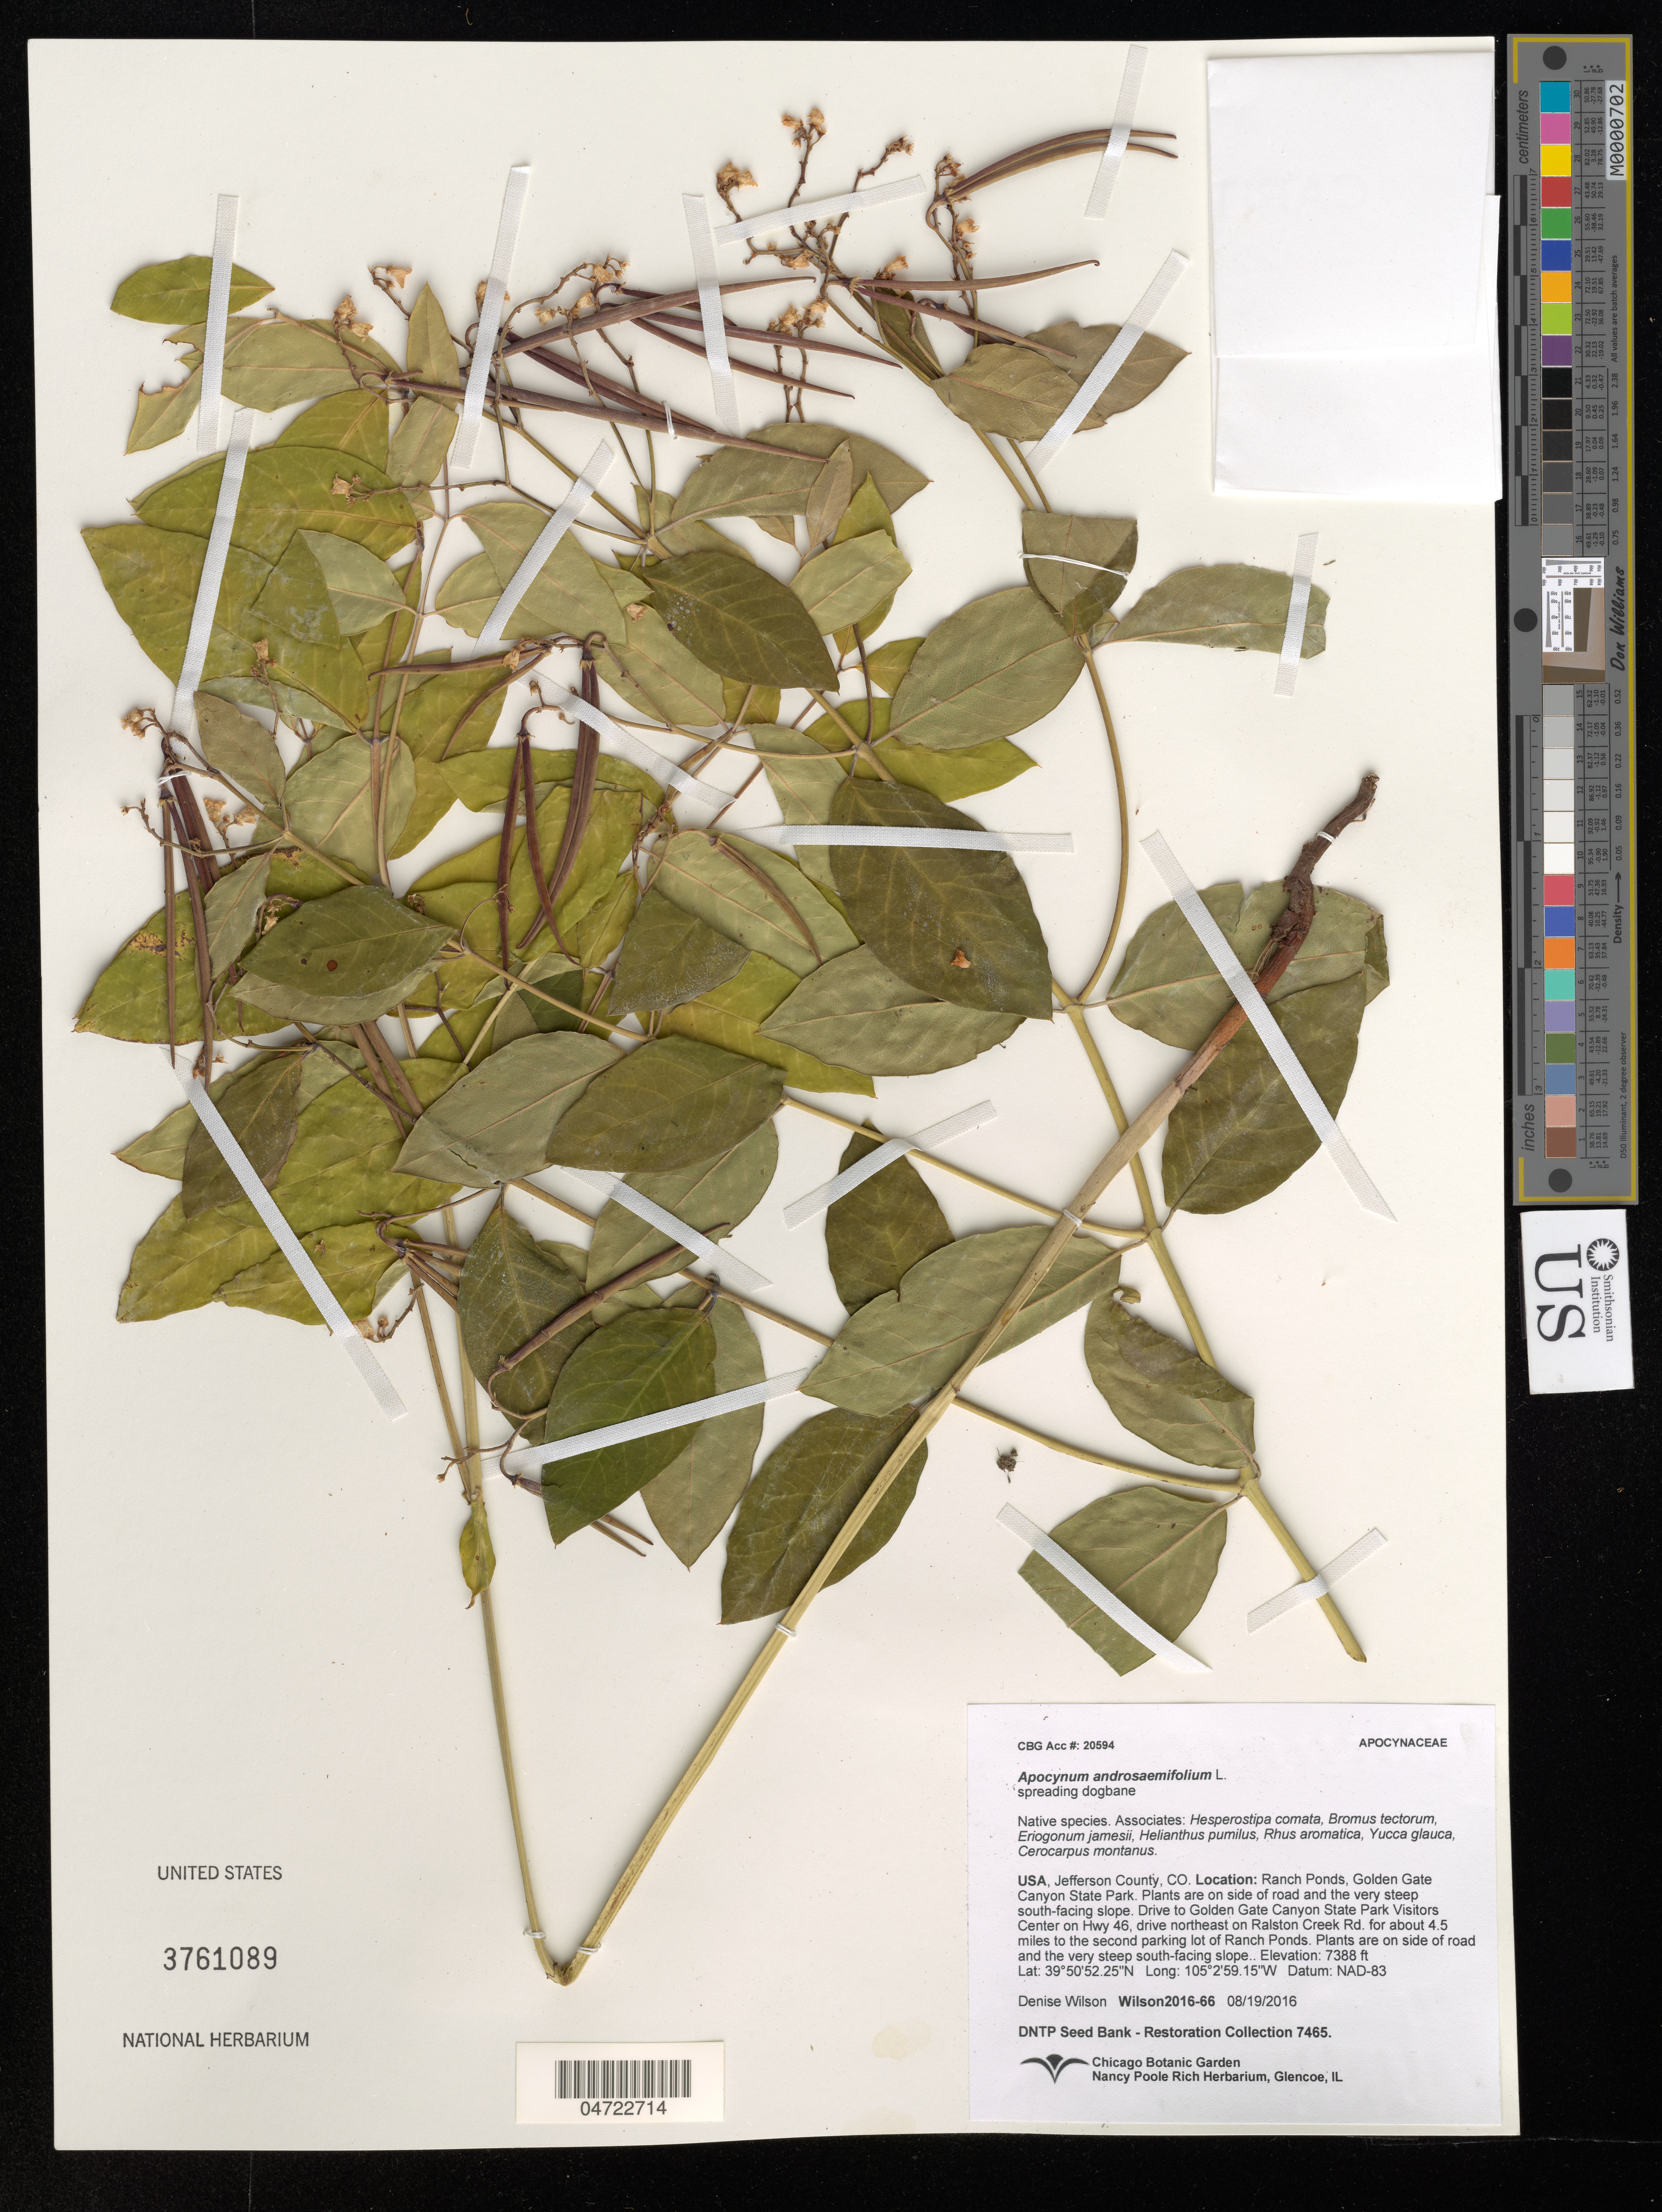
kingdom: Plantae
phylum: Tracheophyta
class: Magnoliopsida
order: Gentianales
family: Apocynaceae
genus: Apocynum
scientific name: Apocynum androsaemifolium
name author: L.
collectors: D. Wilson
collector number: Wilson2016-66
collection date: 2016-08-19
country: United States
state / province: Colorado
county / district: Jefferson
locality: Jefferson County, CO. Ranch Ponds, Golden Gate Canyon State Park. Plants are on side of road and the very steep south-facing slope. Drive to Golden Gate Canyon State Park Visitors Center on Hwy 46, drive northeast on Ralston Creek Rd. for about 4.5 miles to the second parking lot of Ranch Ponds.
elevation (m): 2252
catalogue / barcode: US 3761089